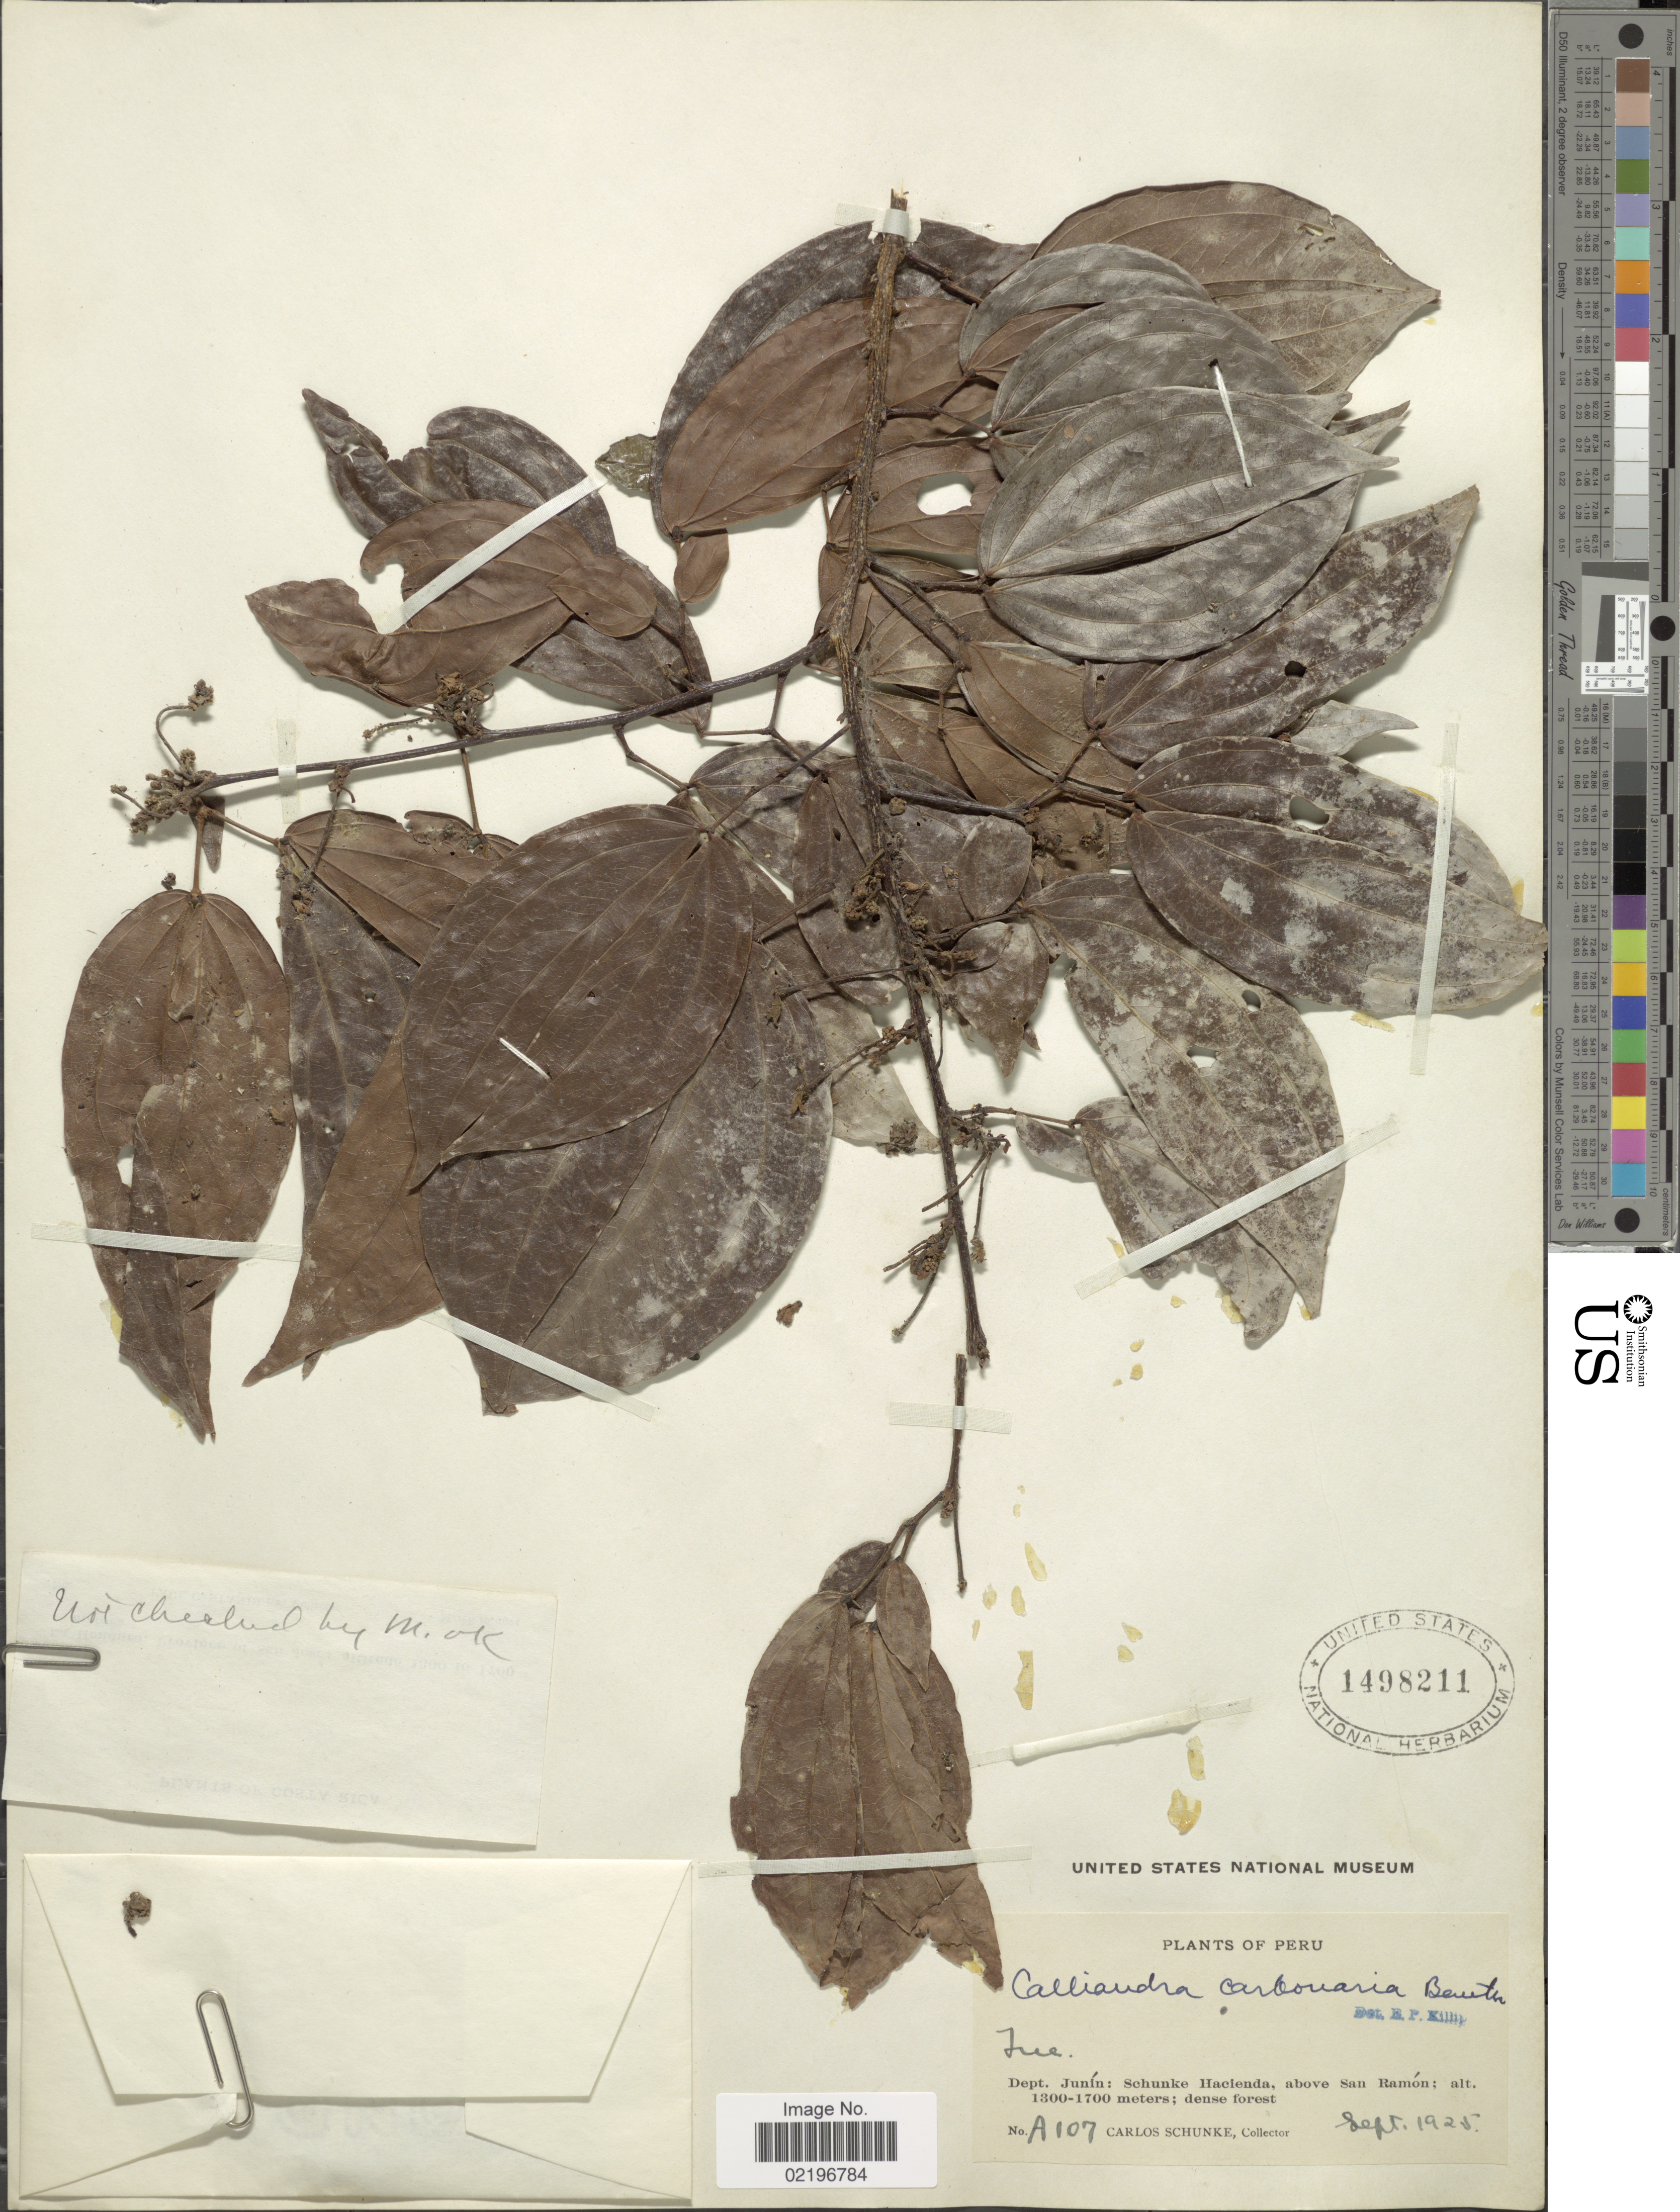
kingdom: Plantae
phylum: Tracheophyta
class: Magnoliopsida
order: Fabales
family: Fabaceae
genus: Calliandra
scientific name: Calliandra trinervia var. paniculans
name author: Barneby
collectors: C. Schunke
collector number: A107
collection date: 1925-09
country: Peru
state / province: Junín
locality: Schunke Hacienda, above San Ramon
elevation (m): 1300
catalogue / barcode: US 1498211